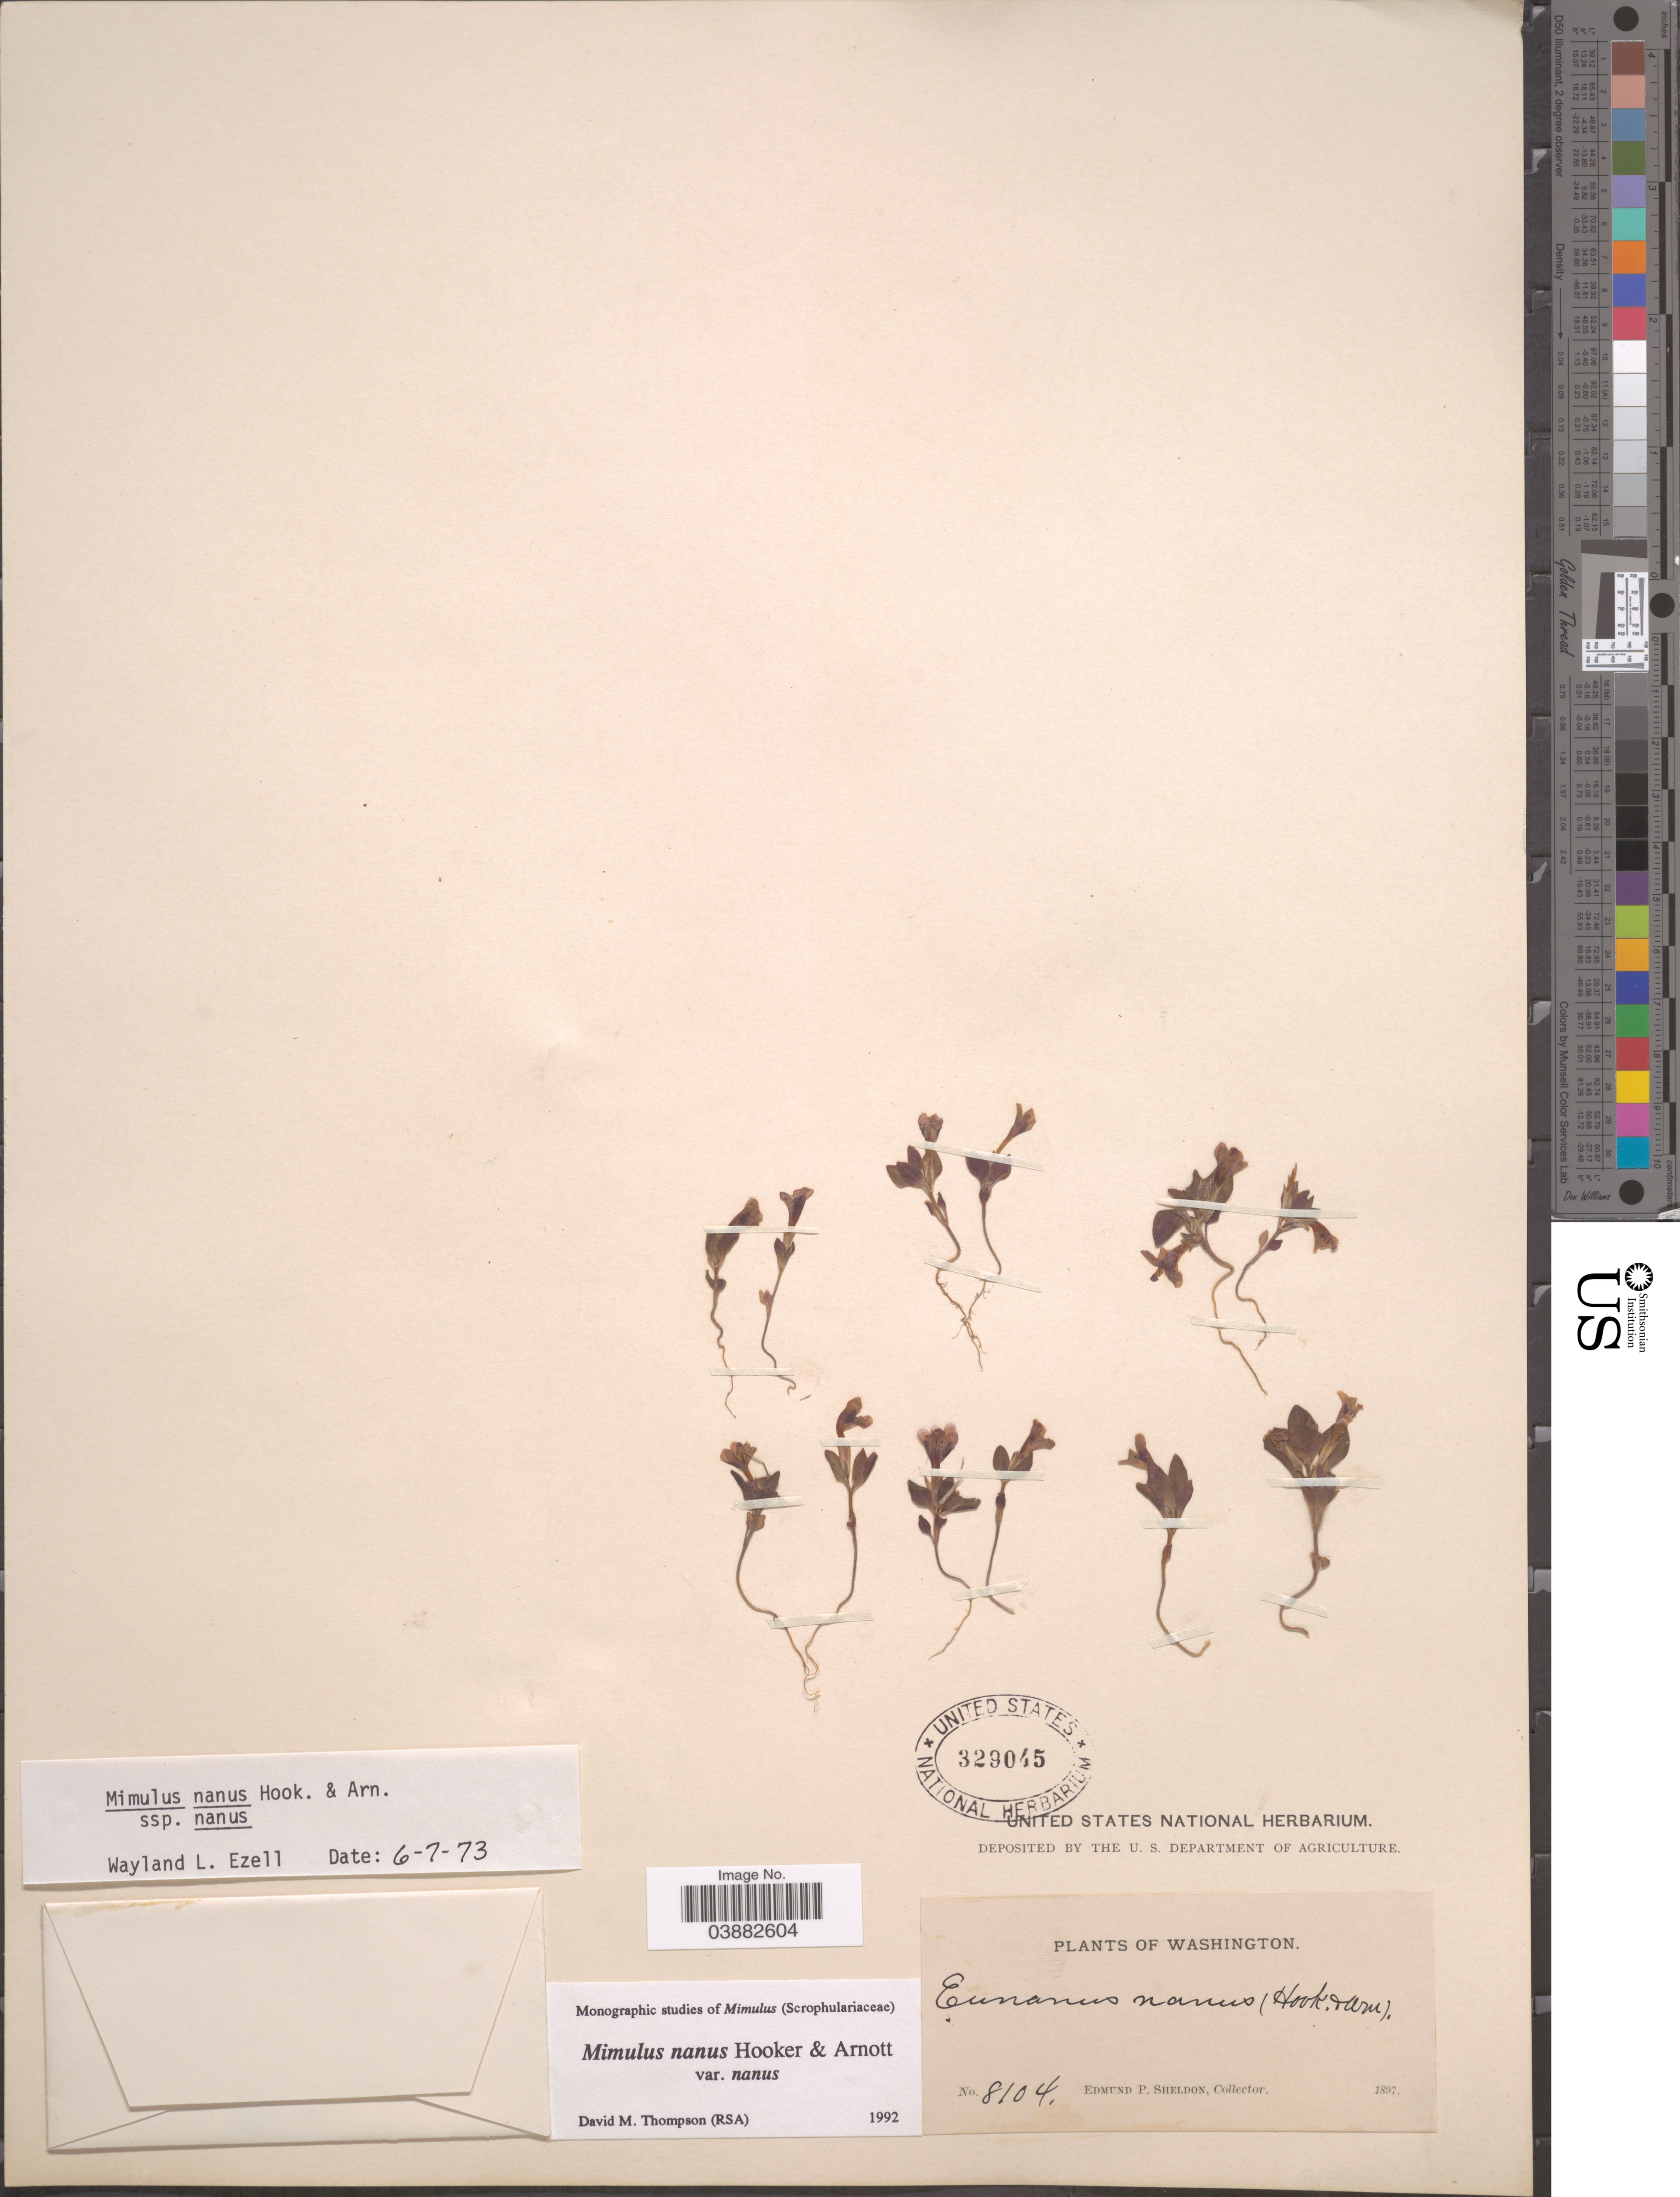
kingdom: Plantae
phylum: Tracheophyta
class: Magnoliopsida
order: Lamiales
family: Phrymaceae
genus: Mimulus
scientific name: Mimulus nanus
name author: Hook. & Arn.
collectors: E. P. Sheldon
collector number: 8104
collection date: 1897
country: United States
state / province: Washington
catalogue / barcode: US 329045